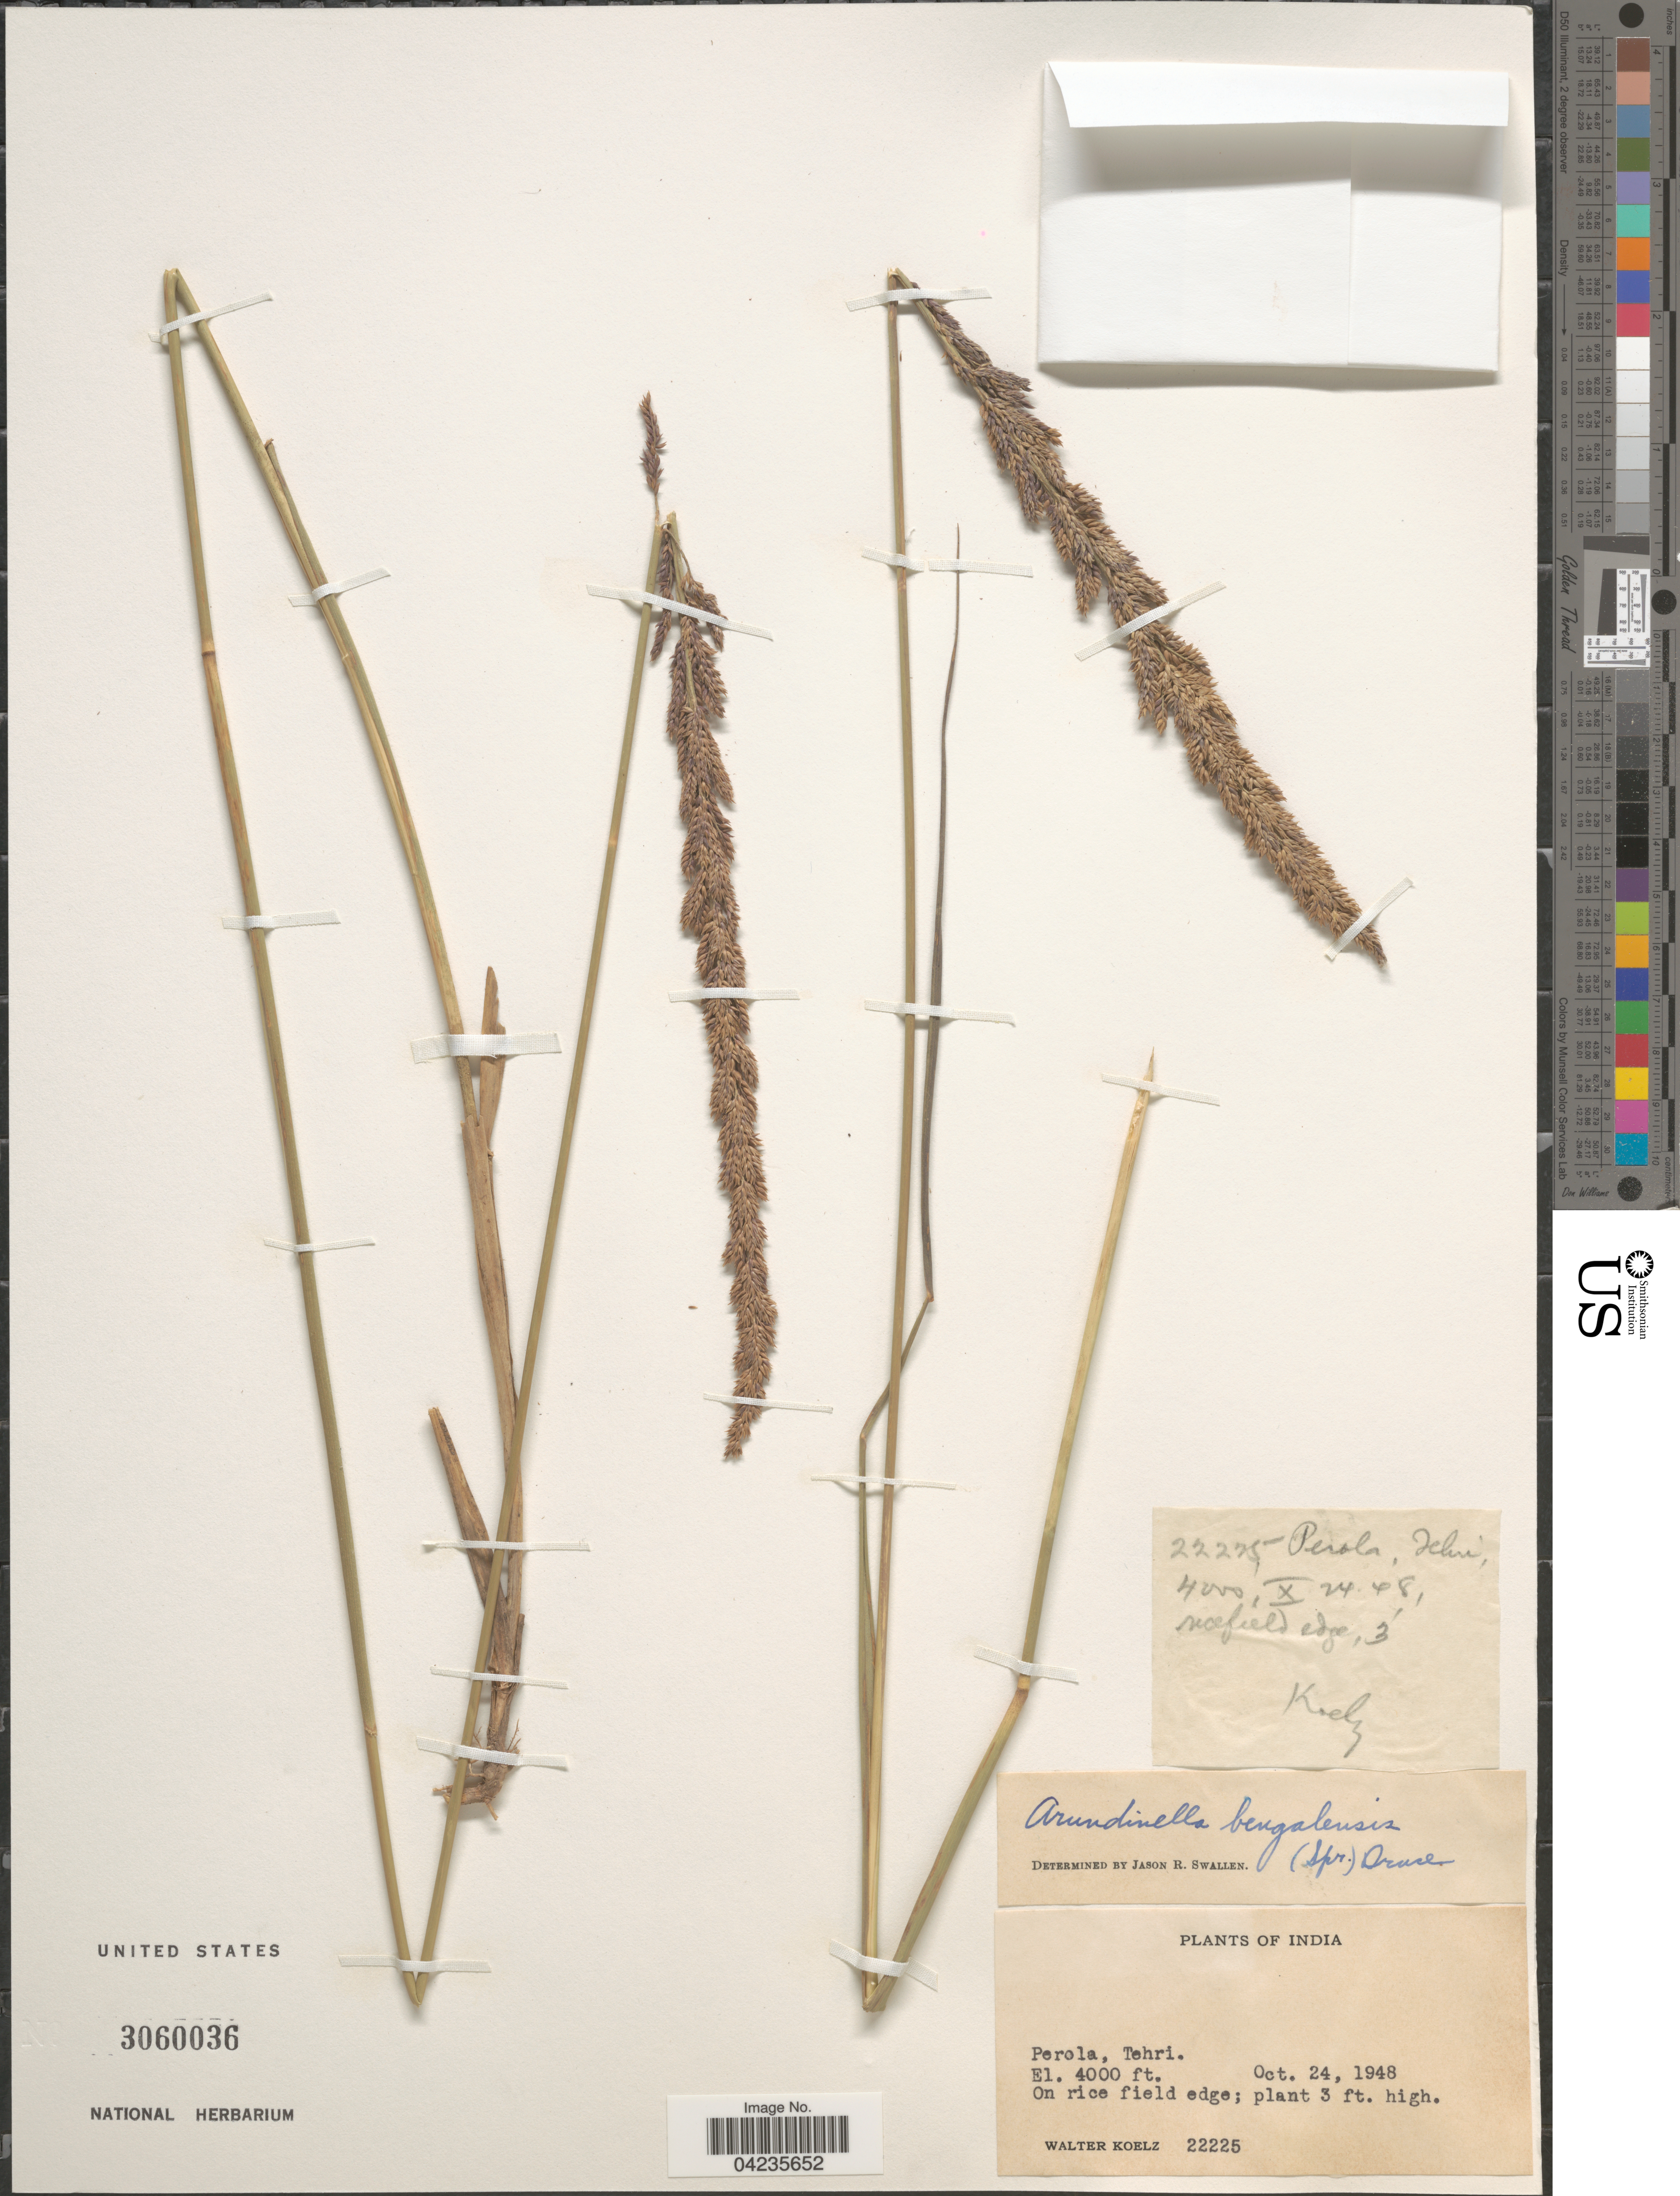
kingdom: Plantae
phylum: Tracheophyta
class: Liliopsida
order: Poales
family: Poaceae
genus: Arundinella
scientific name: Arundinella bengalensis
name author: (Spreng.) Druce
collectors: Koelz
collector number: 22225*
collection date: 1948-10-24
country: India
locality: Perola, Tehri. On rice field edge.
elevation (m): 1219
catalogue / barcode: US 3060036